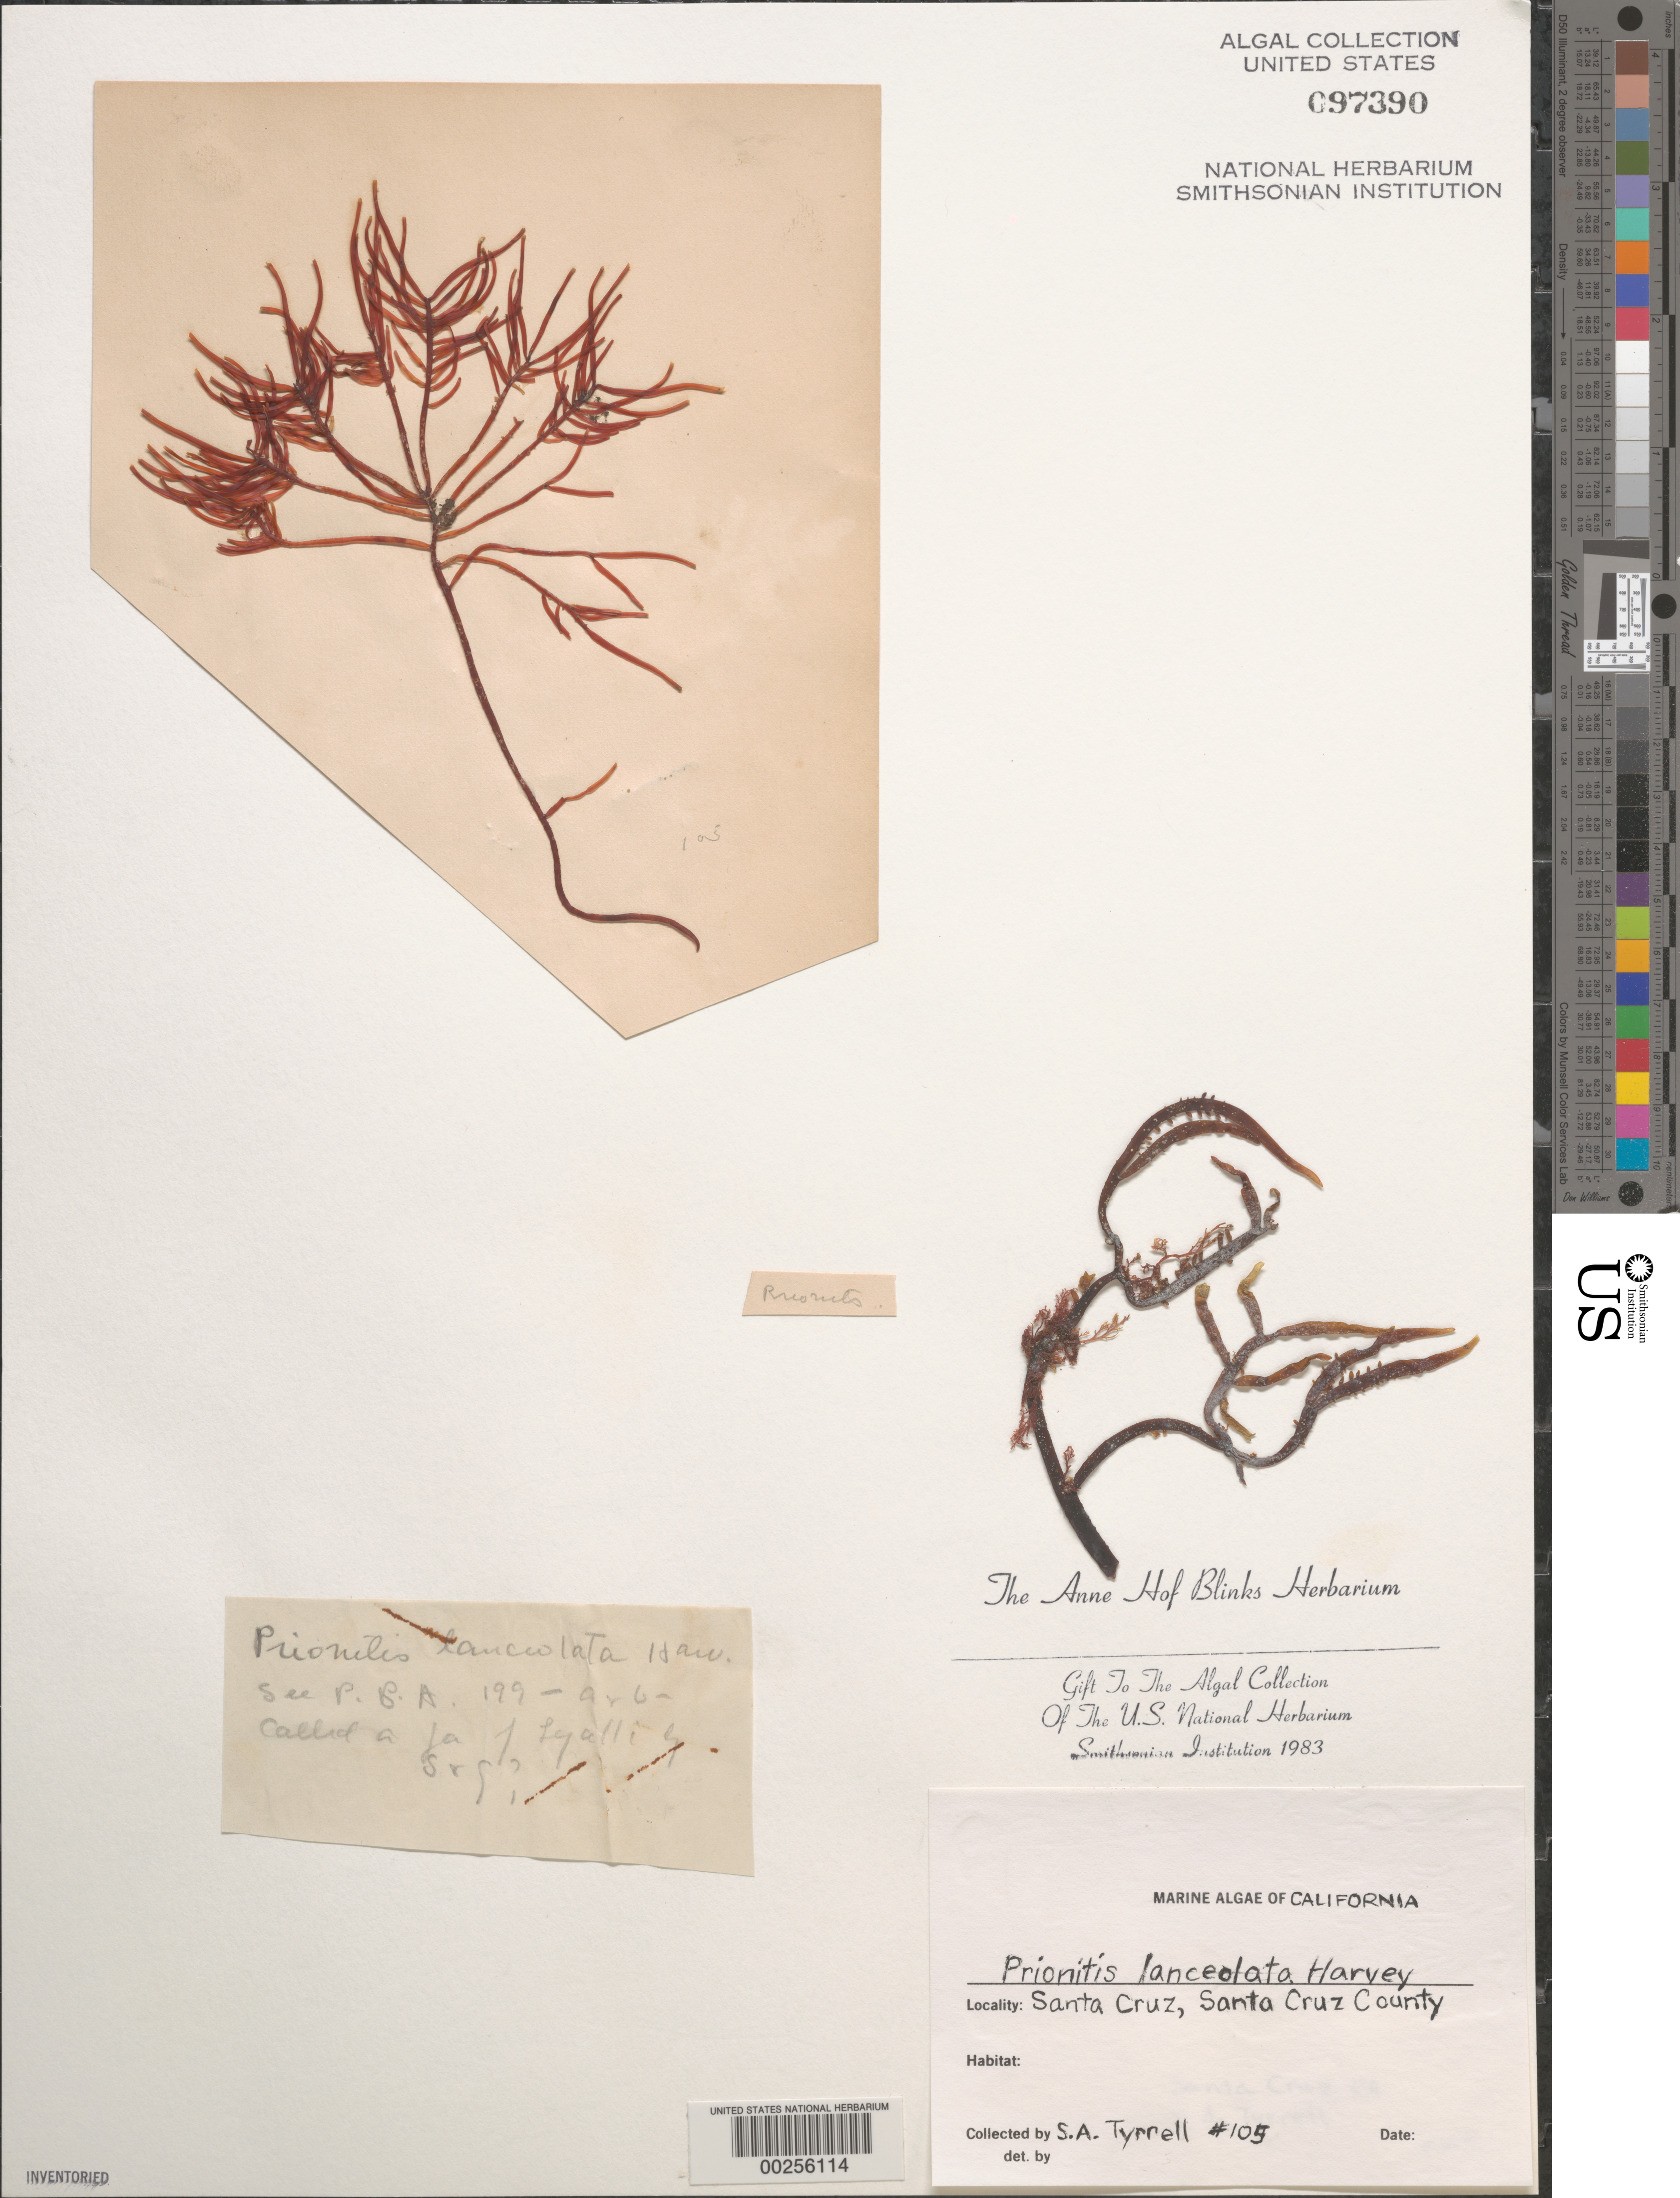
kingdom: Plantae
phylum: Rhodophyta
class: Florideophyceae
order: Cryptonemiales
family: Cryptonemiaceae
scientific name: Prionitis lanceolata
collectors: C. Tyrrell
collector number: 105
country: United States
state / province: California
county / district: Santa Cruz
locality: Santa Cruz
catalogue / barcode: US 97390